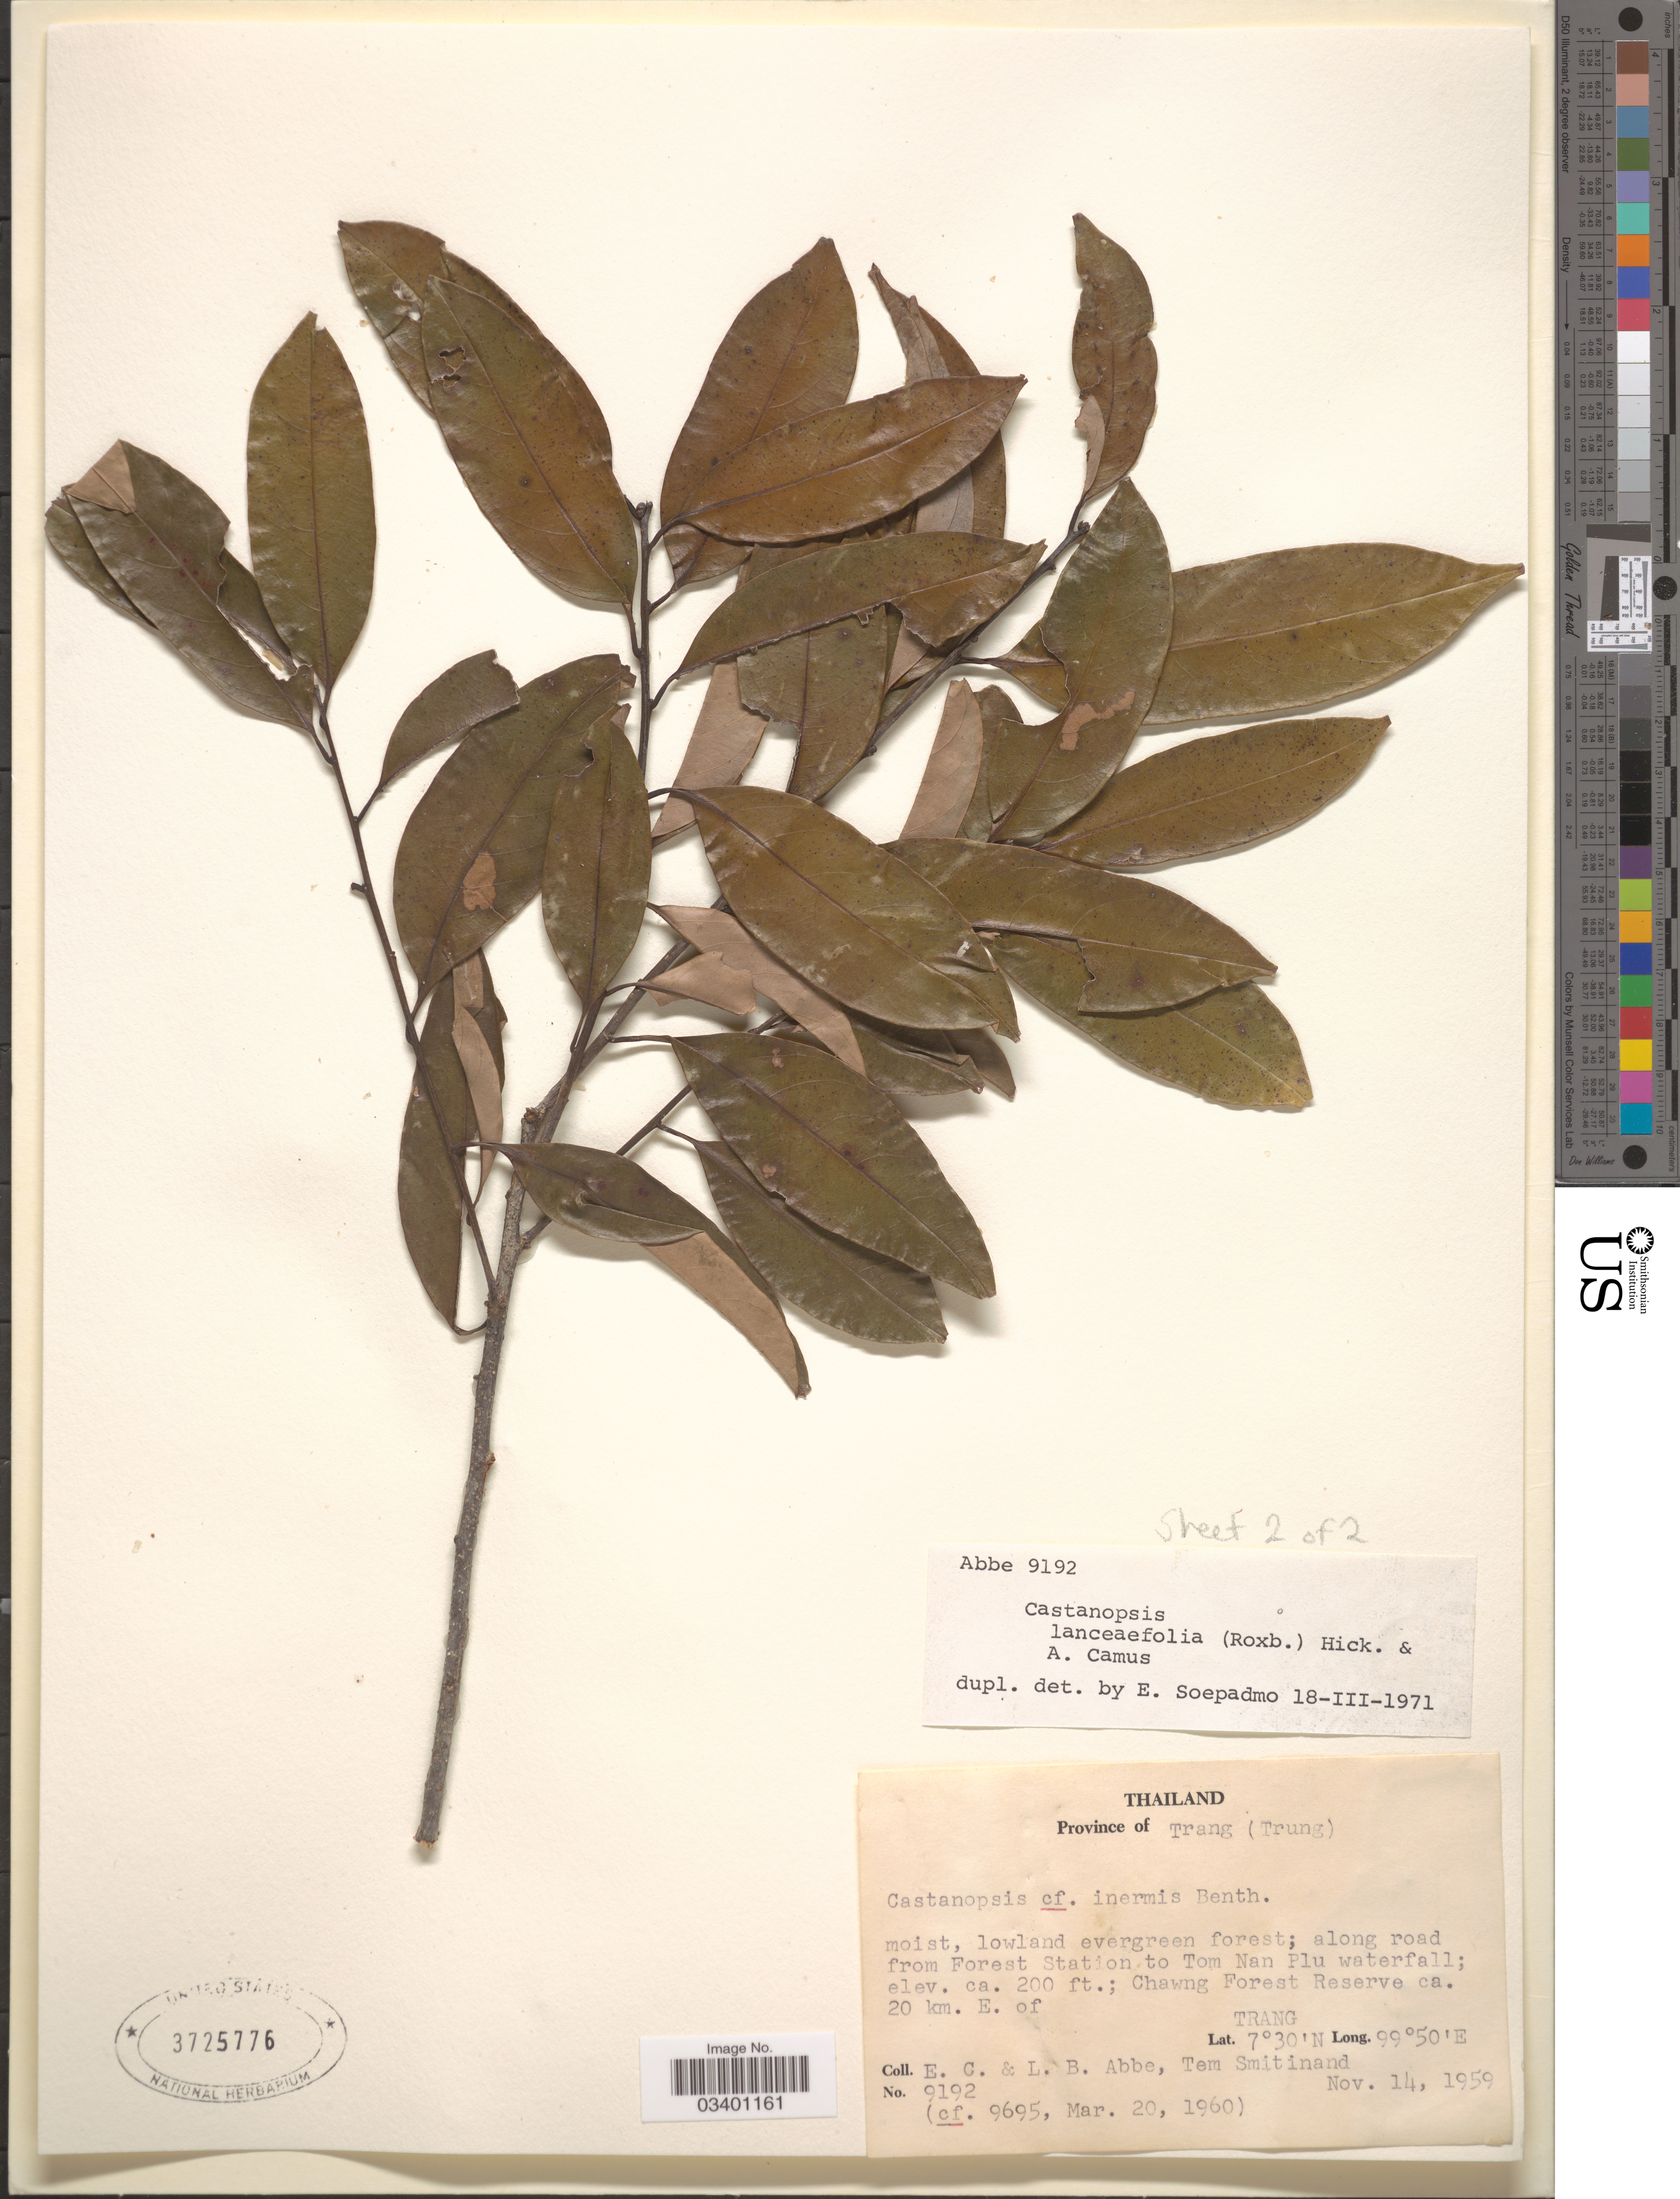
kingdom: Plantae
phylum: Tracheophyta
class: Magnoliopsida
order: Fagales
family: Fagaceae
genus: Castanopsis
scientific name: Castanopsis lanceifolia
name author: (Oerst.) Hickel & A. Camus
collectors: E. C. Abbe, L. B. Abbe & T. Smitinand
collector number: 9192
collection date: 1959-11-14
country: Thailand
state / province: Trang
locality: Province of Trang (Trung). Along road Forest Station to Tom Nan Plu waterfall; Chawng Forest Reserve ca. 20 km. E. of Trang.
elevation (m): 61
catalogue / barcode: US 3725776